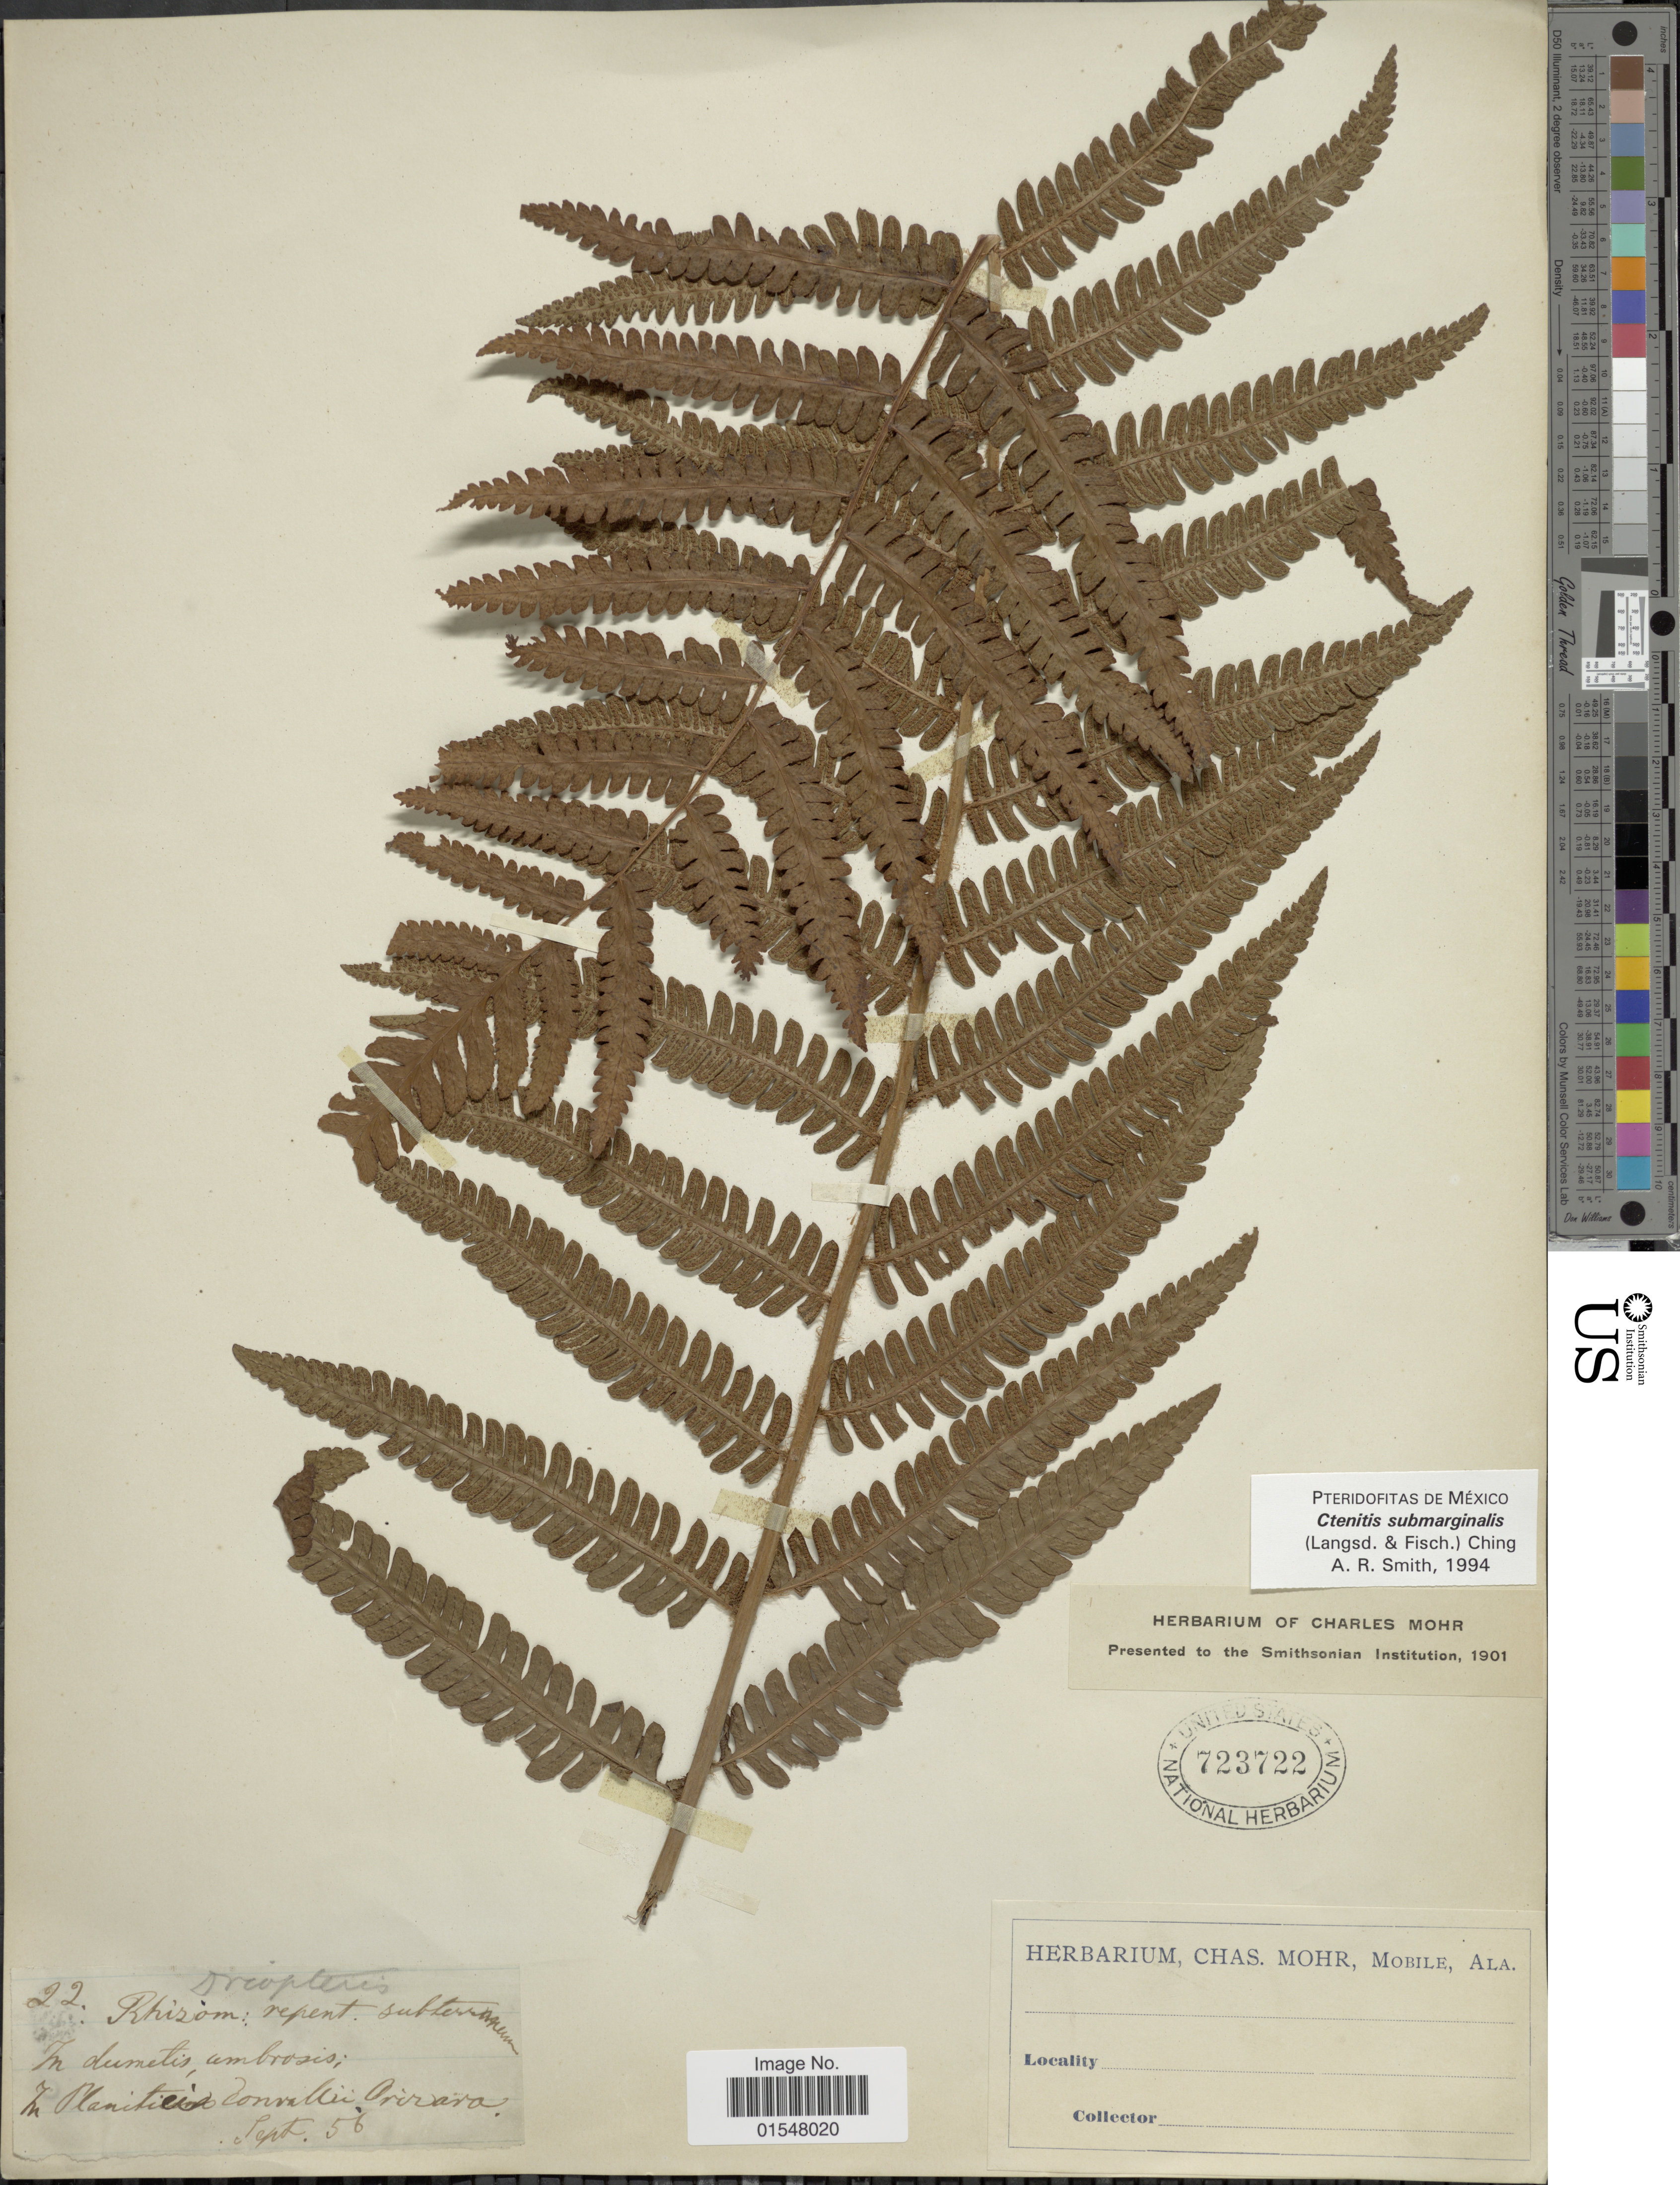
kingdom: Plantae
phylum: Tracheophyta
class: Polypodiopsida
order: Polypodiales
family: Dryopteridaceae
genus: Ctenitis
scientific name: Ctenitis submarginalis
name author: (Langsd. & Fisch.) Ching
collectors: ex herb. Charles Mohr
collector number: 22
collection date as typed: Transcribed d/m/y: /9/56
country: Mexico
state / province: Veracruz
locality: In planitieia convaliczi Orizava [interpreted]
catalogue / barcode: US 723722